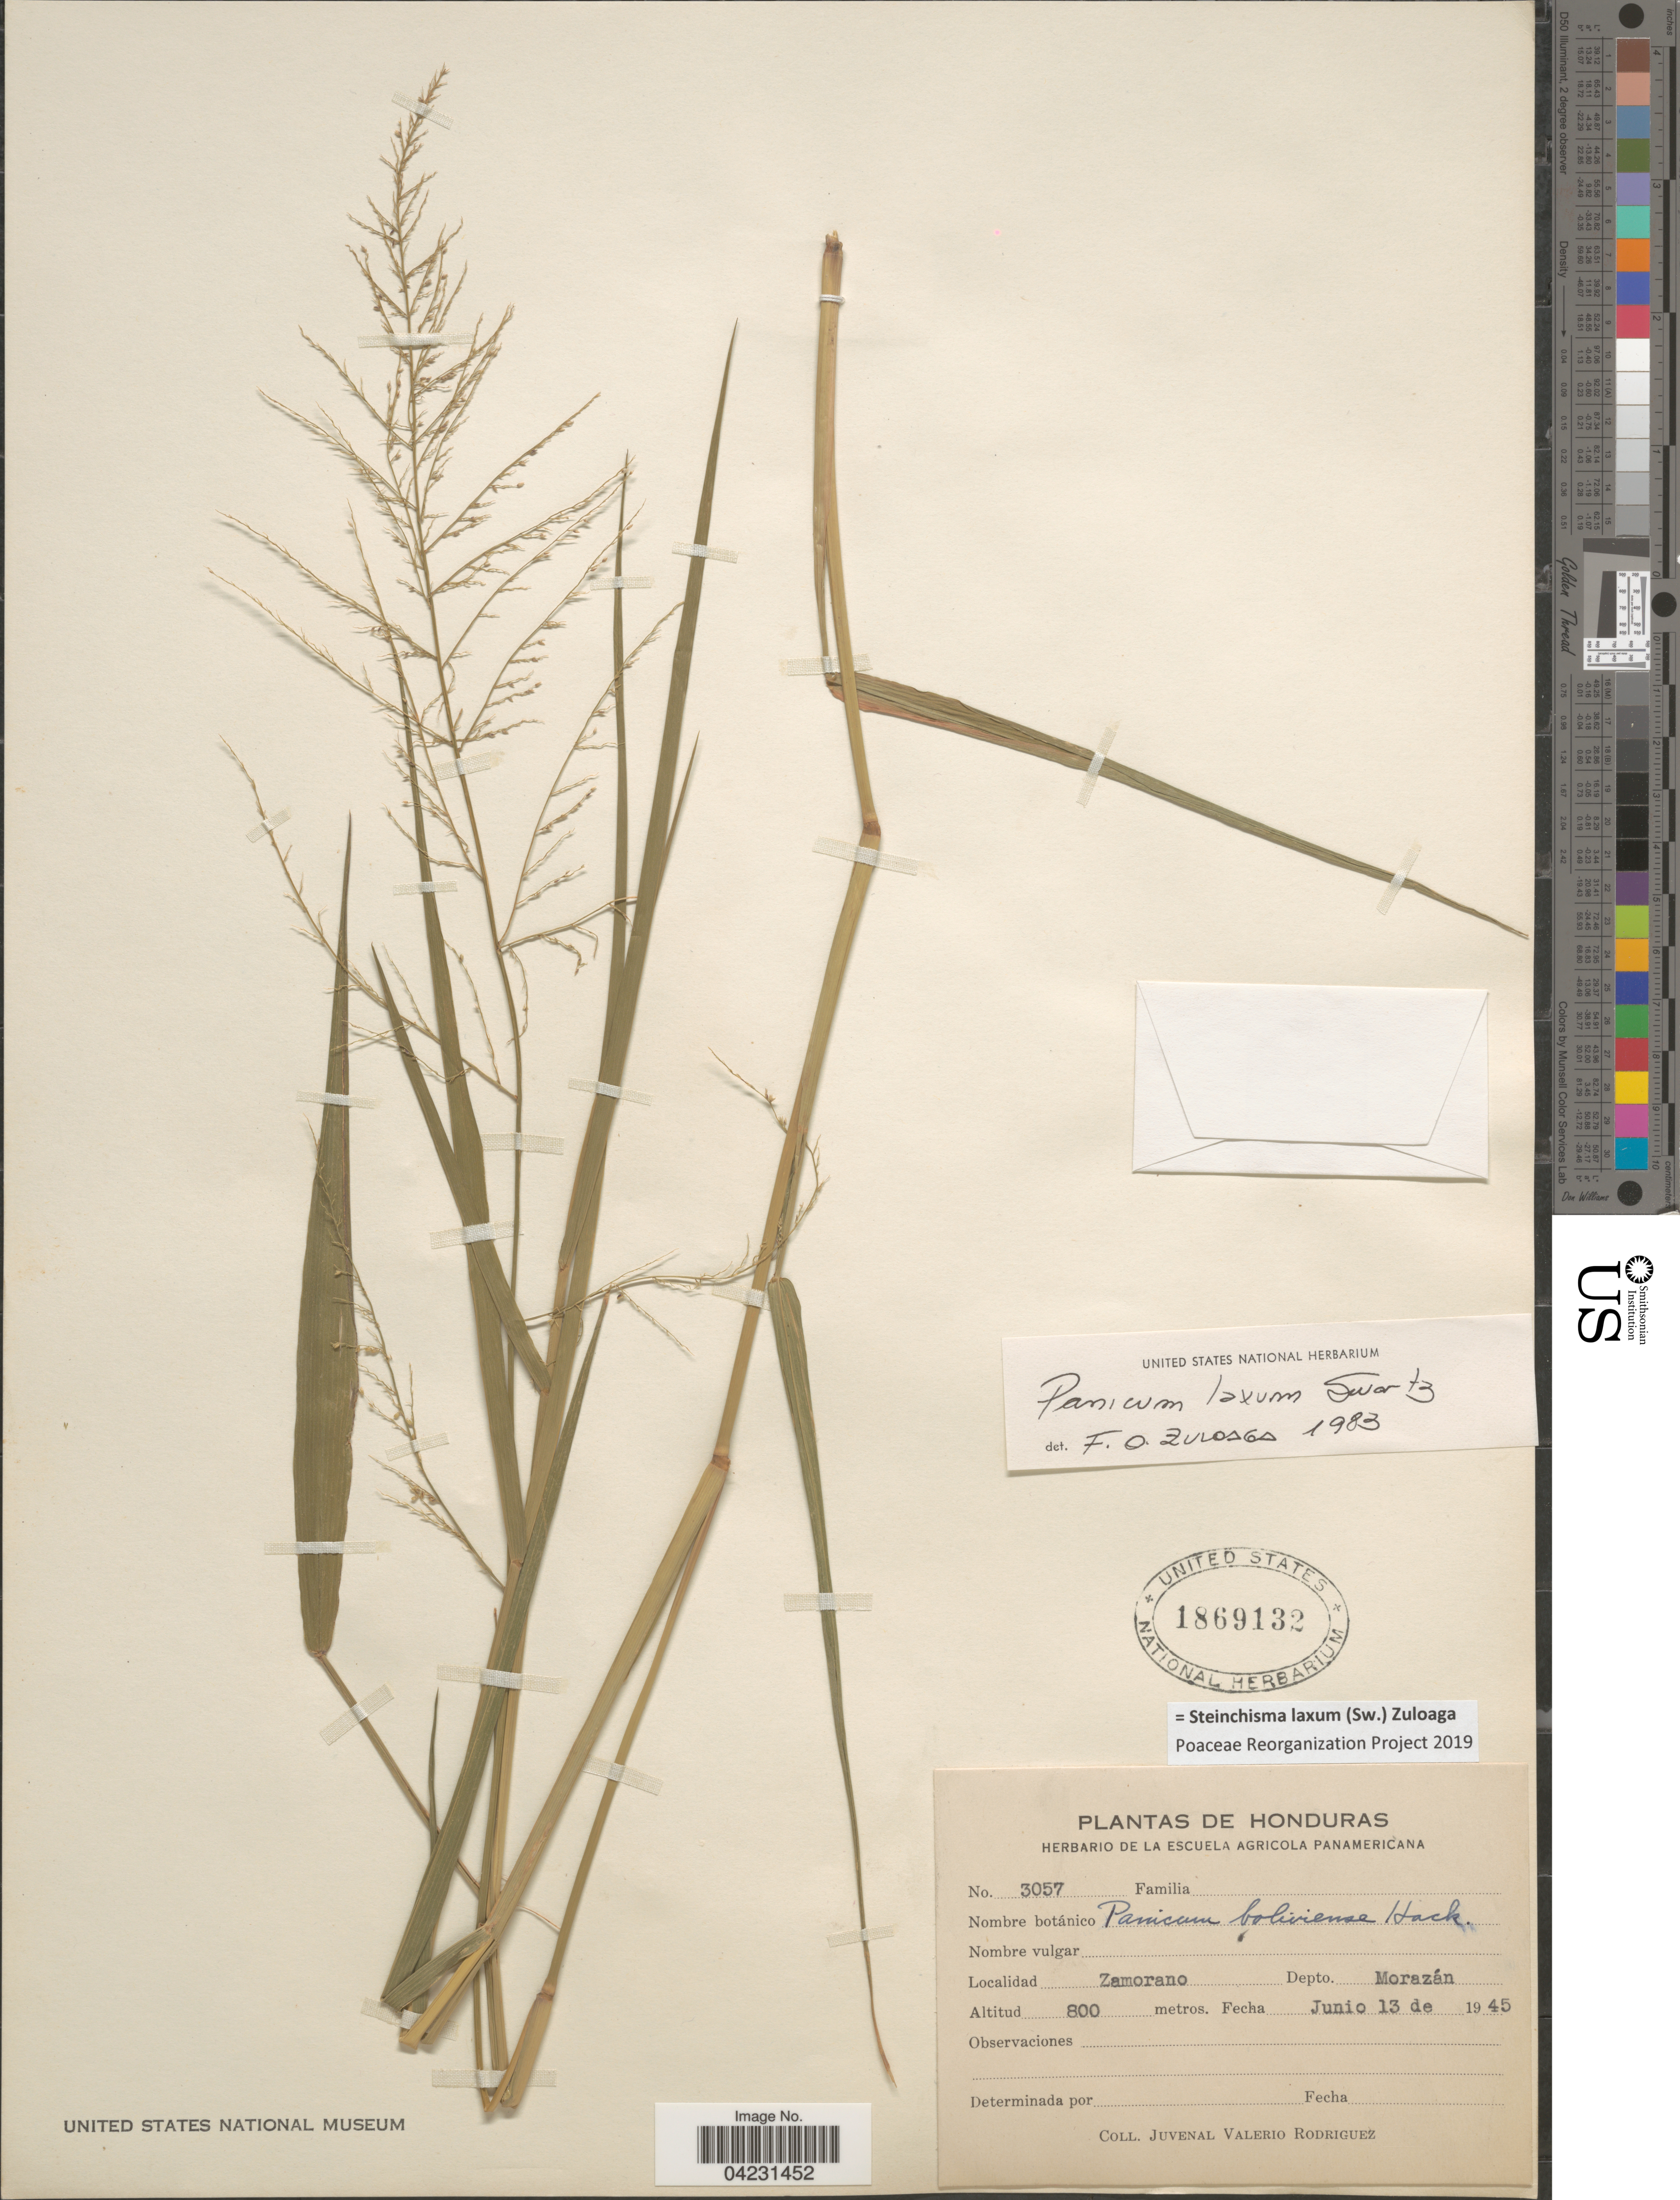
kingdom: Plantae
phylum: Tracheophyta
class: Liliopsida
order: Poales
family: Poaceae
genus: Steinchisma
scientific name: Steinchisma laxum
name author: (Sw.) Zuloaga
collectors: J. Rodriguez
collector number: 3057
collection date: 1945-06-13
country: Honduras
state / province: Fco. Morazán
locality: Zamorano. Depto. Morazán.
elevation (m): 800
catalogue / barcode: US 1869132